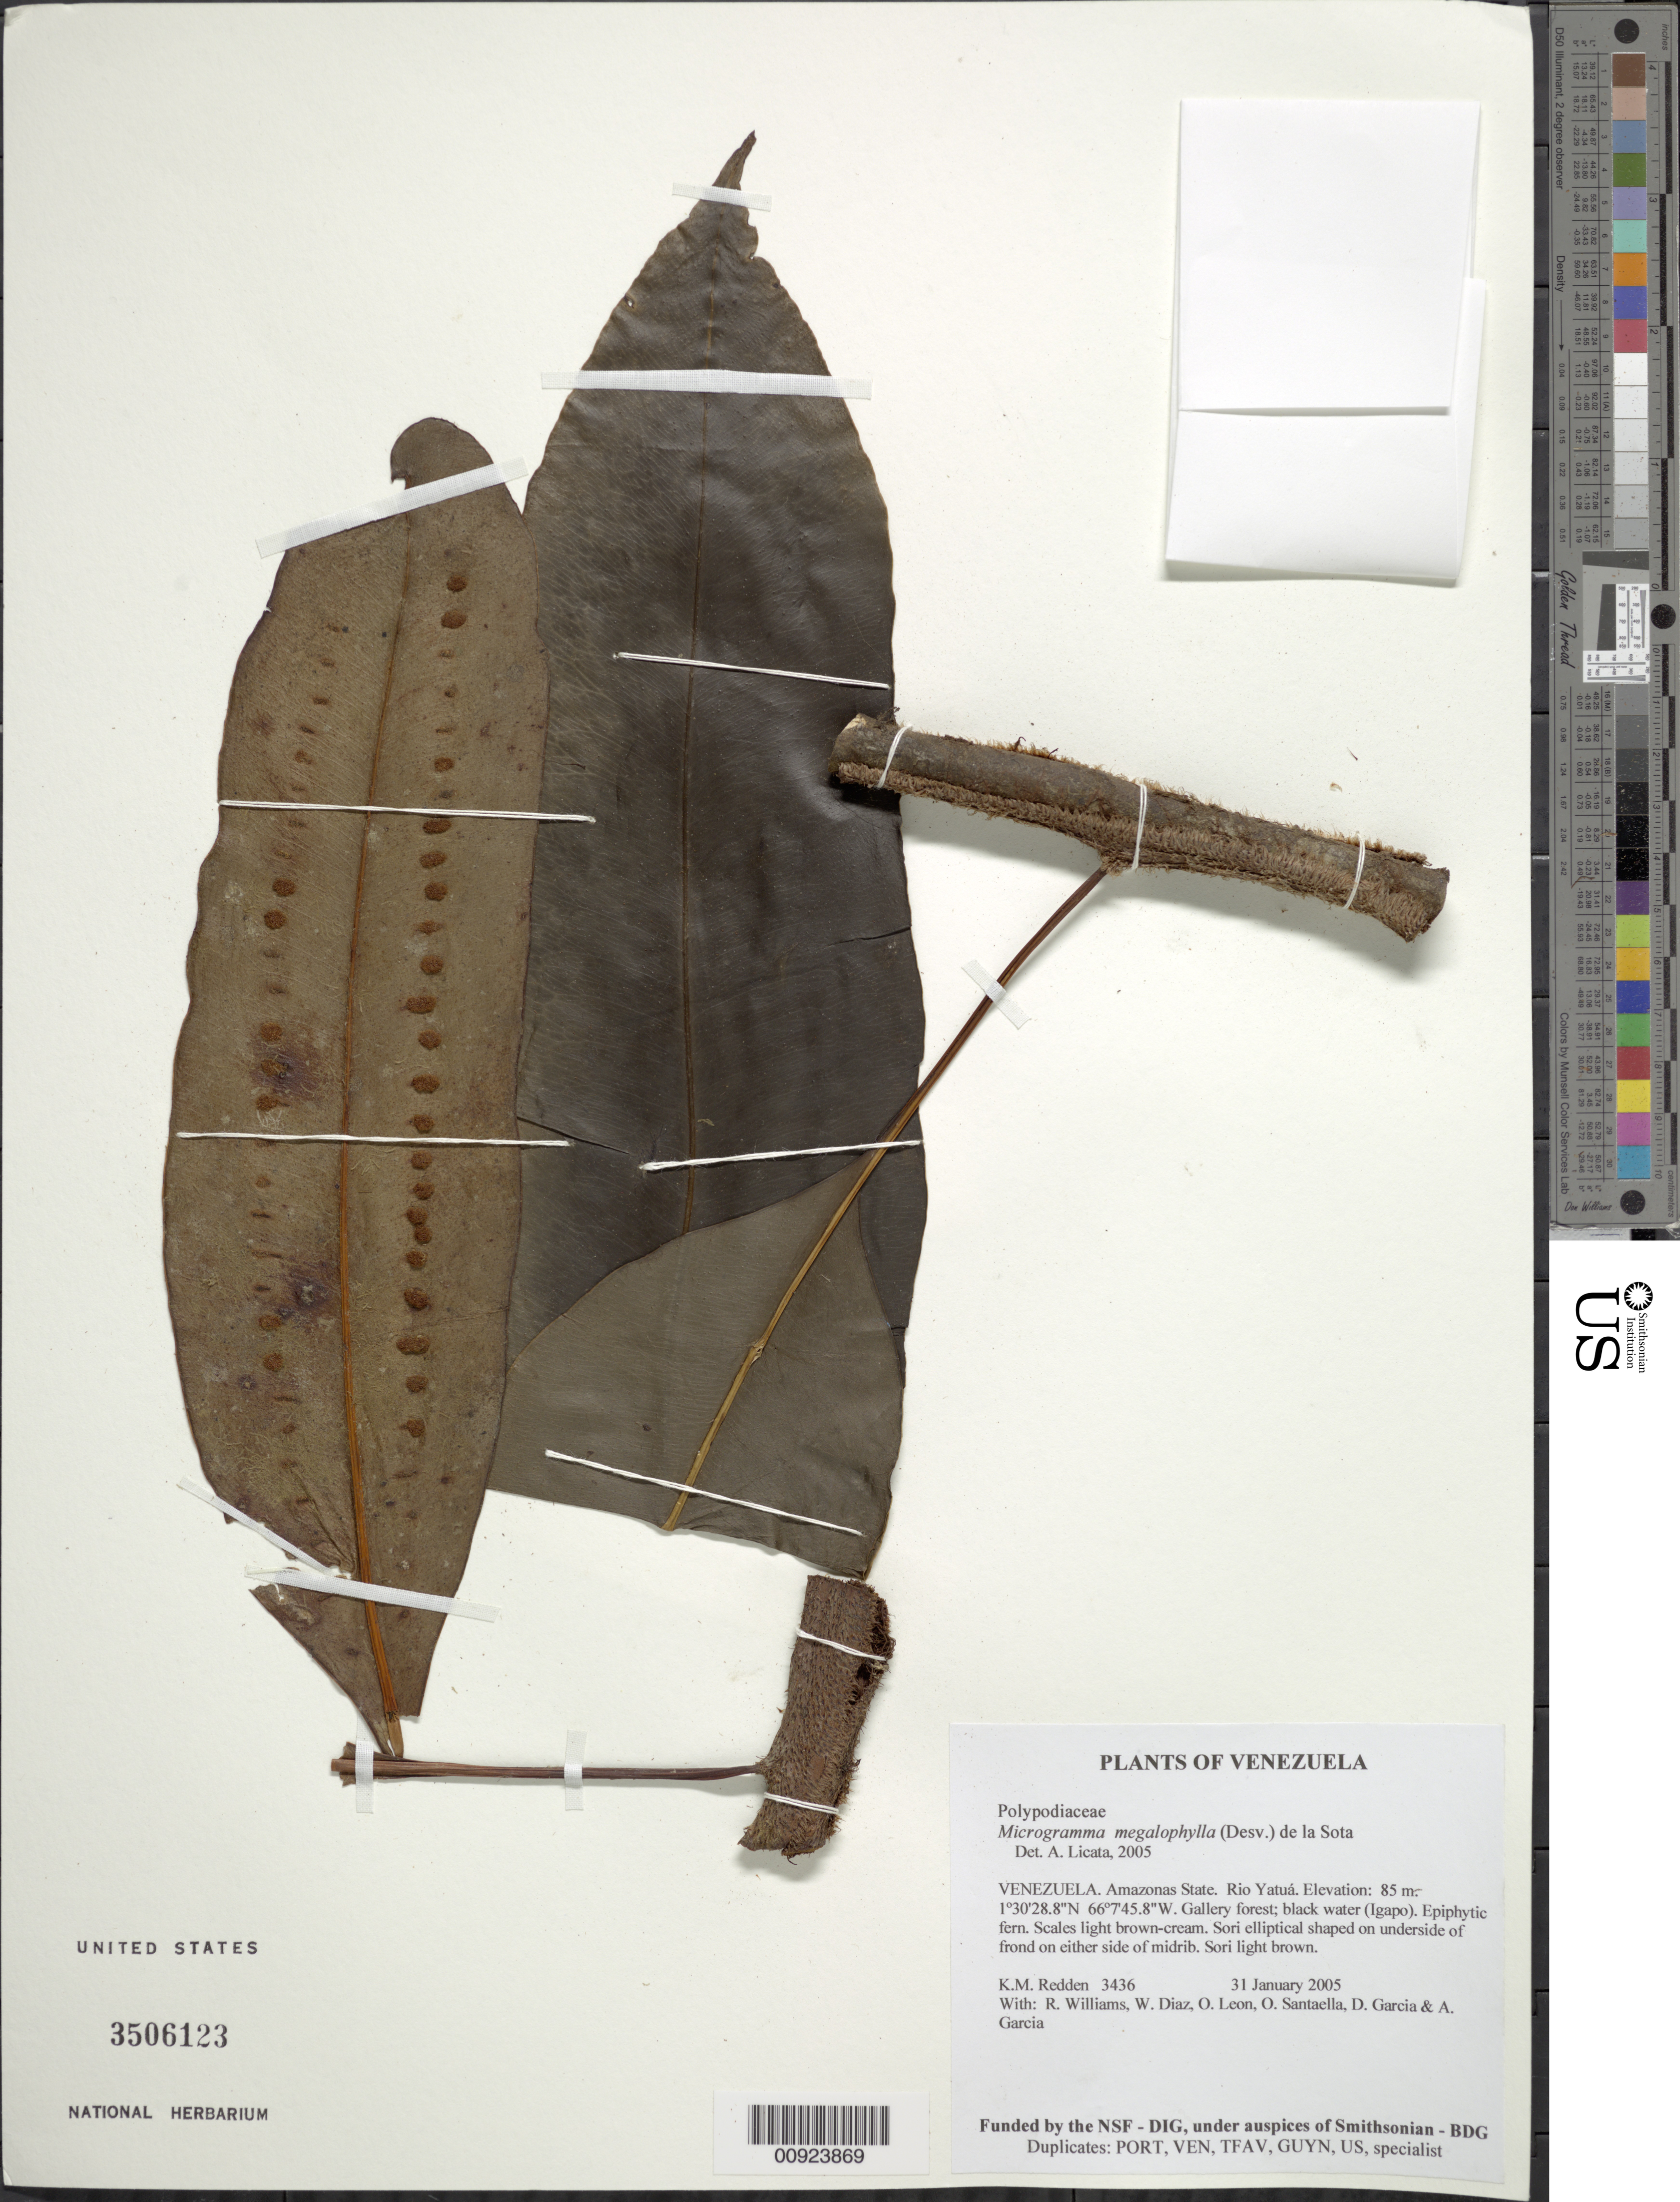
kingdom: Plantae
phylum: Tracheophyta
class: Polypodiopsida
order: Polypodiales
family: Polypodiaceae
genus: Microgramma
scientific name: Microgramma megalophylla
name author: (Desv.) de la Sota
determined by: Licata, A., (PORT), Univ. Nac. Exp. de los Llanos Ezequiel Zamora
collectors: K. M. Redden, R. Williams, W. Díaz P., O. León, O. Santaella, D. Garcia & A. Garcia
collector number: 3436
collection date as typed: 31 January 2005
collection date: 2005-01-31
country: Venezuela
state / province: Amazonas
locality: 10 - Rio Yatuá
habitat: Gallery forest; black water (Igapo)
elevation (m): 85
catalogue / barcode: US 3506123